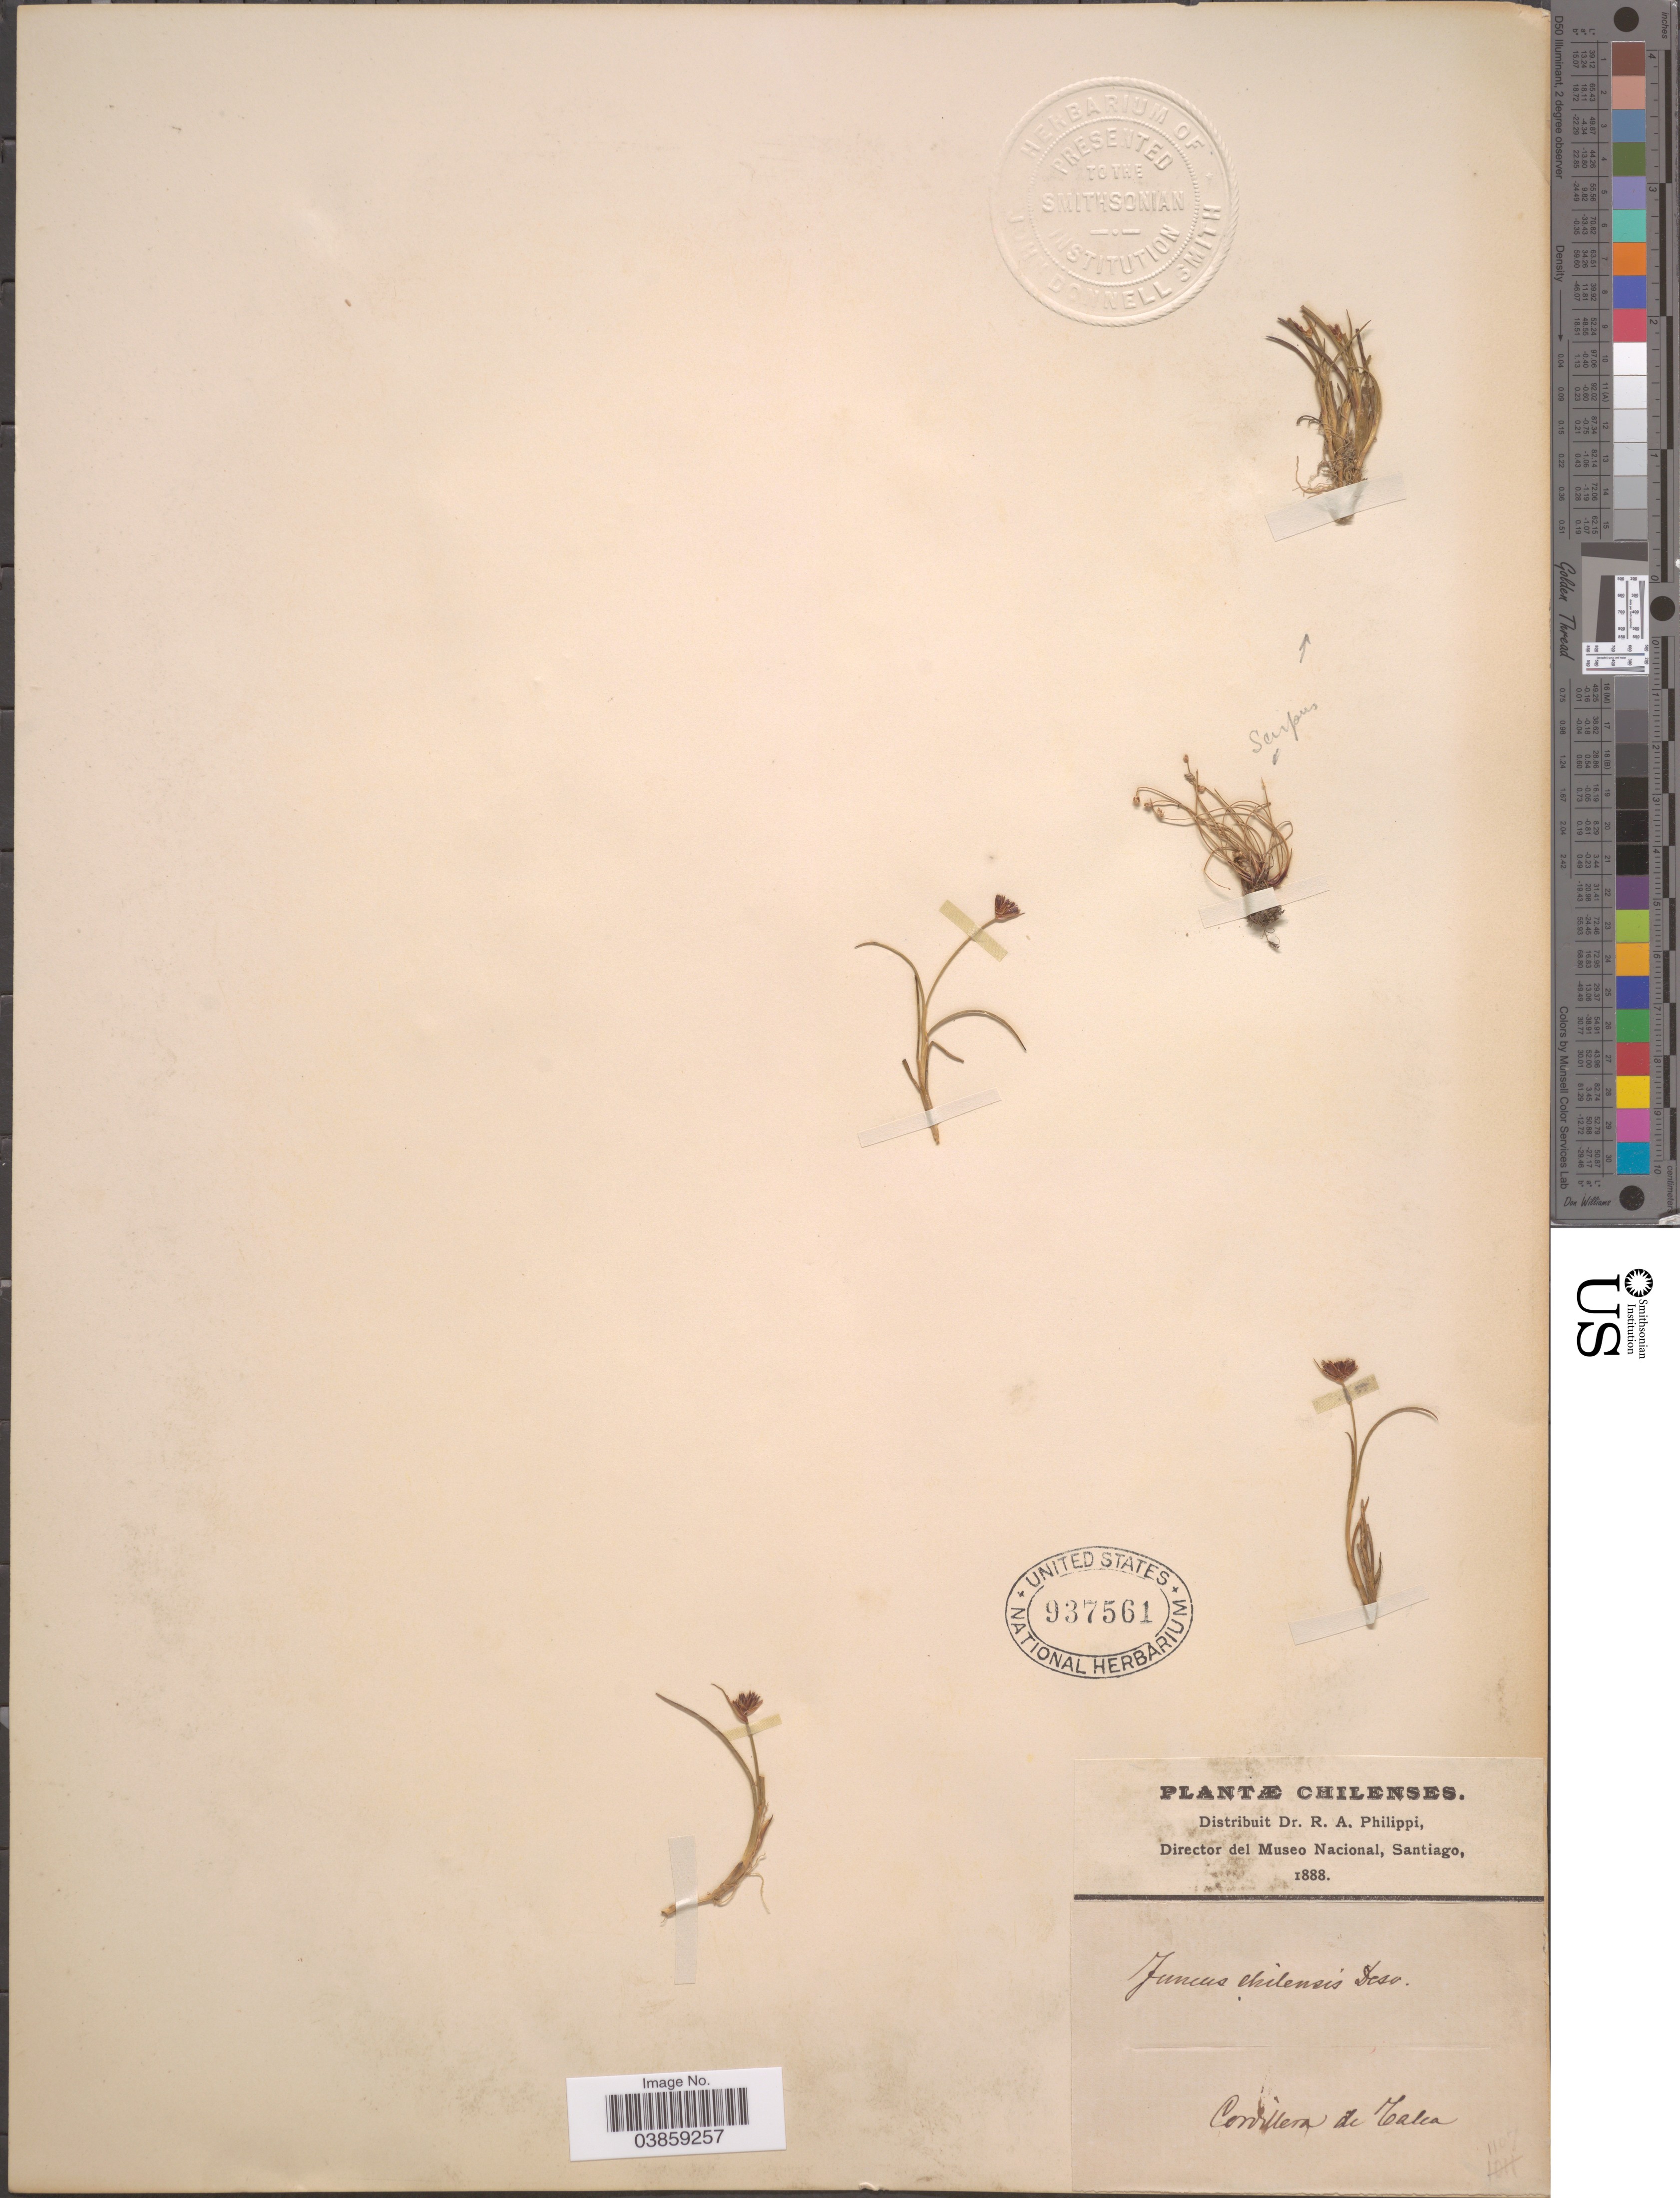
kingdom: Plantae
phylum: Tracheophyta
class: Liliopsida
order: Poales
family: Juncaceae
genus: Juncus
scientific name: Juncus chilensis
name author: Gay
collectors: ex. herb. R.A. Philippi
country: Chile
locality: Cordillera de Talca.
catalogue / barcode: US 937561